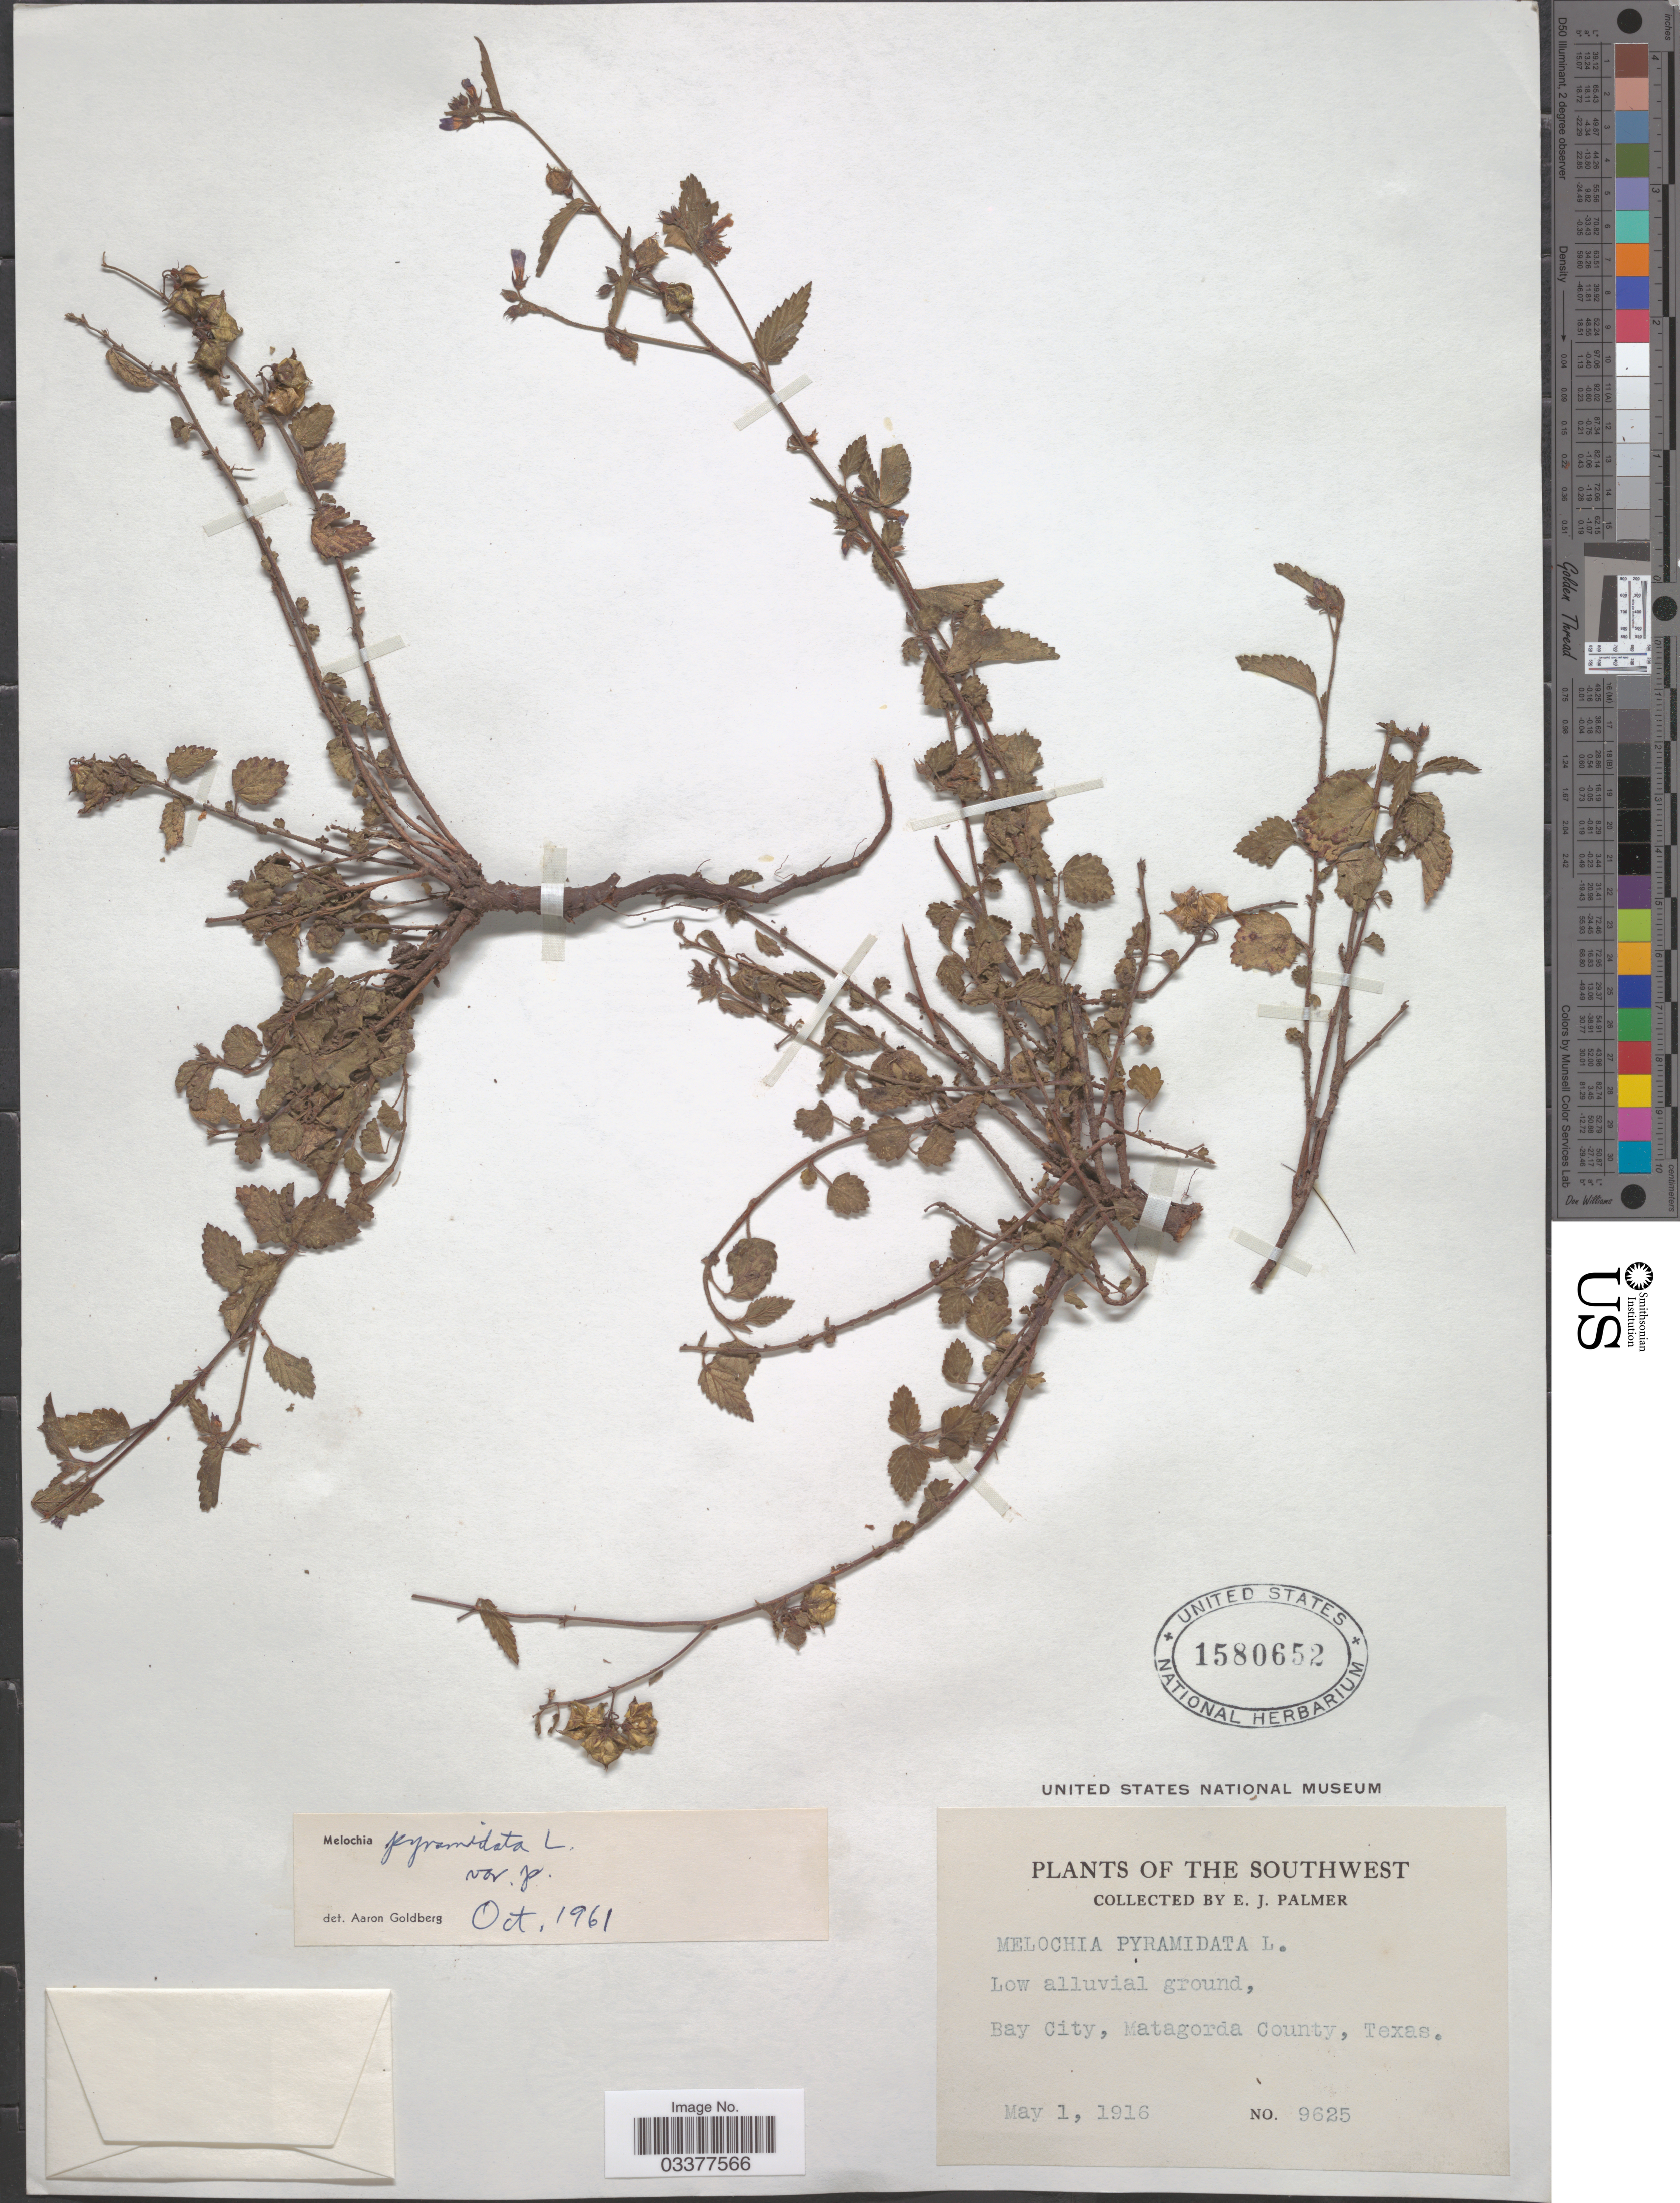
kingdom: Plantae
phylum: Tracheophyta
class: Magnoliopsida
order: Malvales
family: Malvaceae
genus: Melochia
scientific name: Melochia pyramidata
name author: L.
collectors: E. J. Palmer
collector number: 9625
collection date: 1916-05-01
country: United States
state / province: Texas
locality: The Southwest. Bay City, Matagorda County.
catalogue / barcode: US 1580652